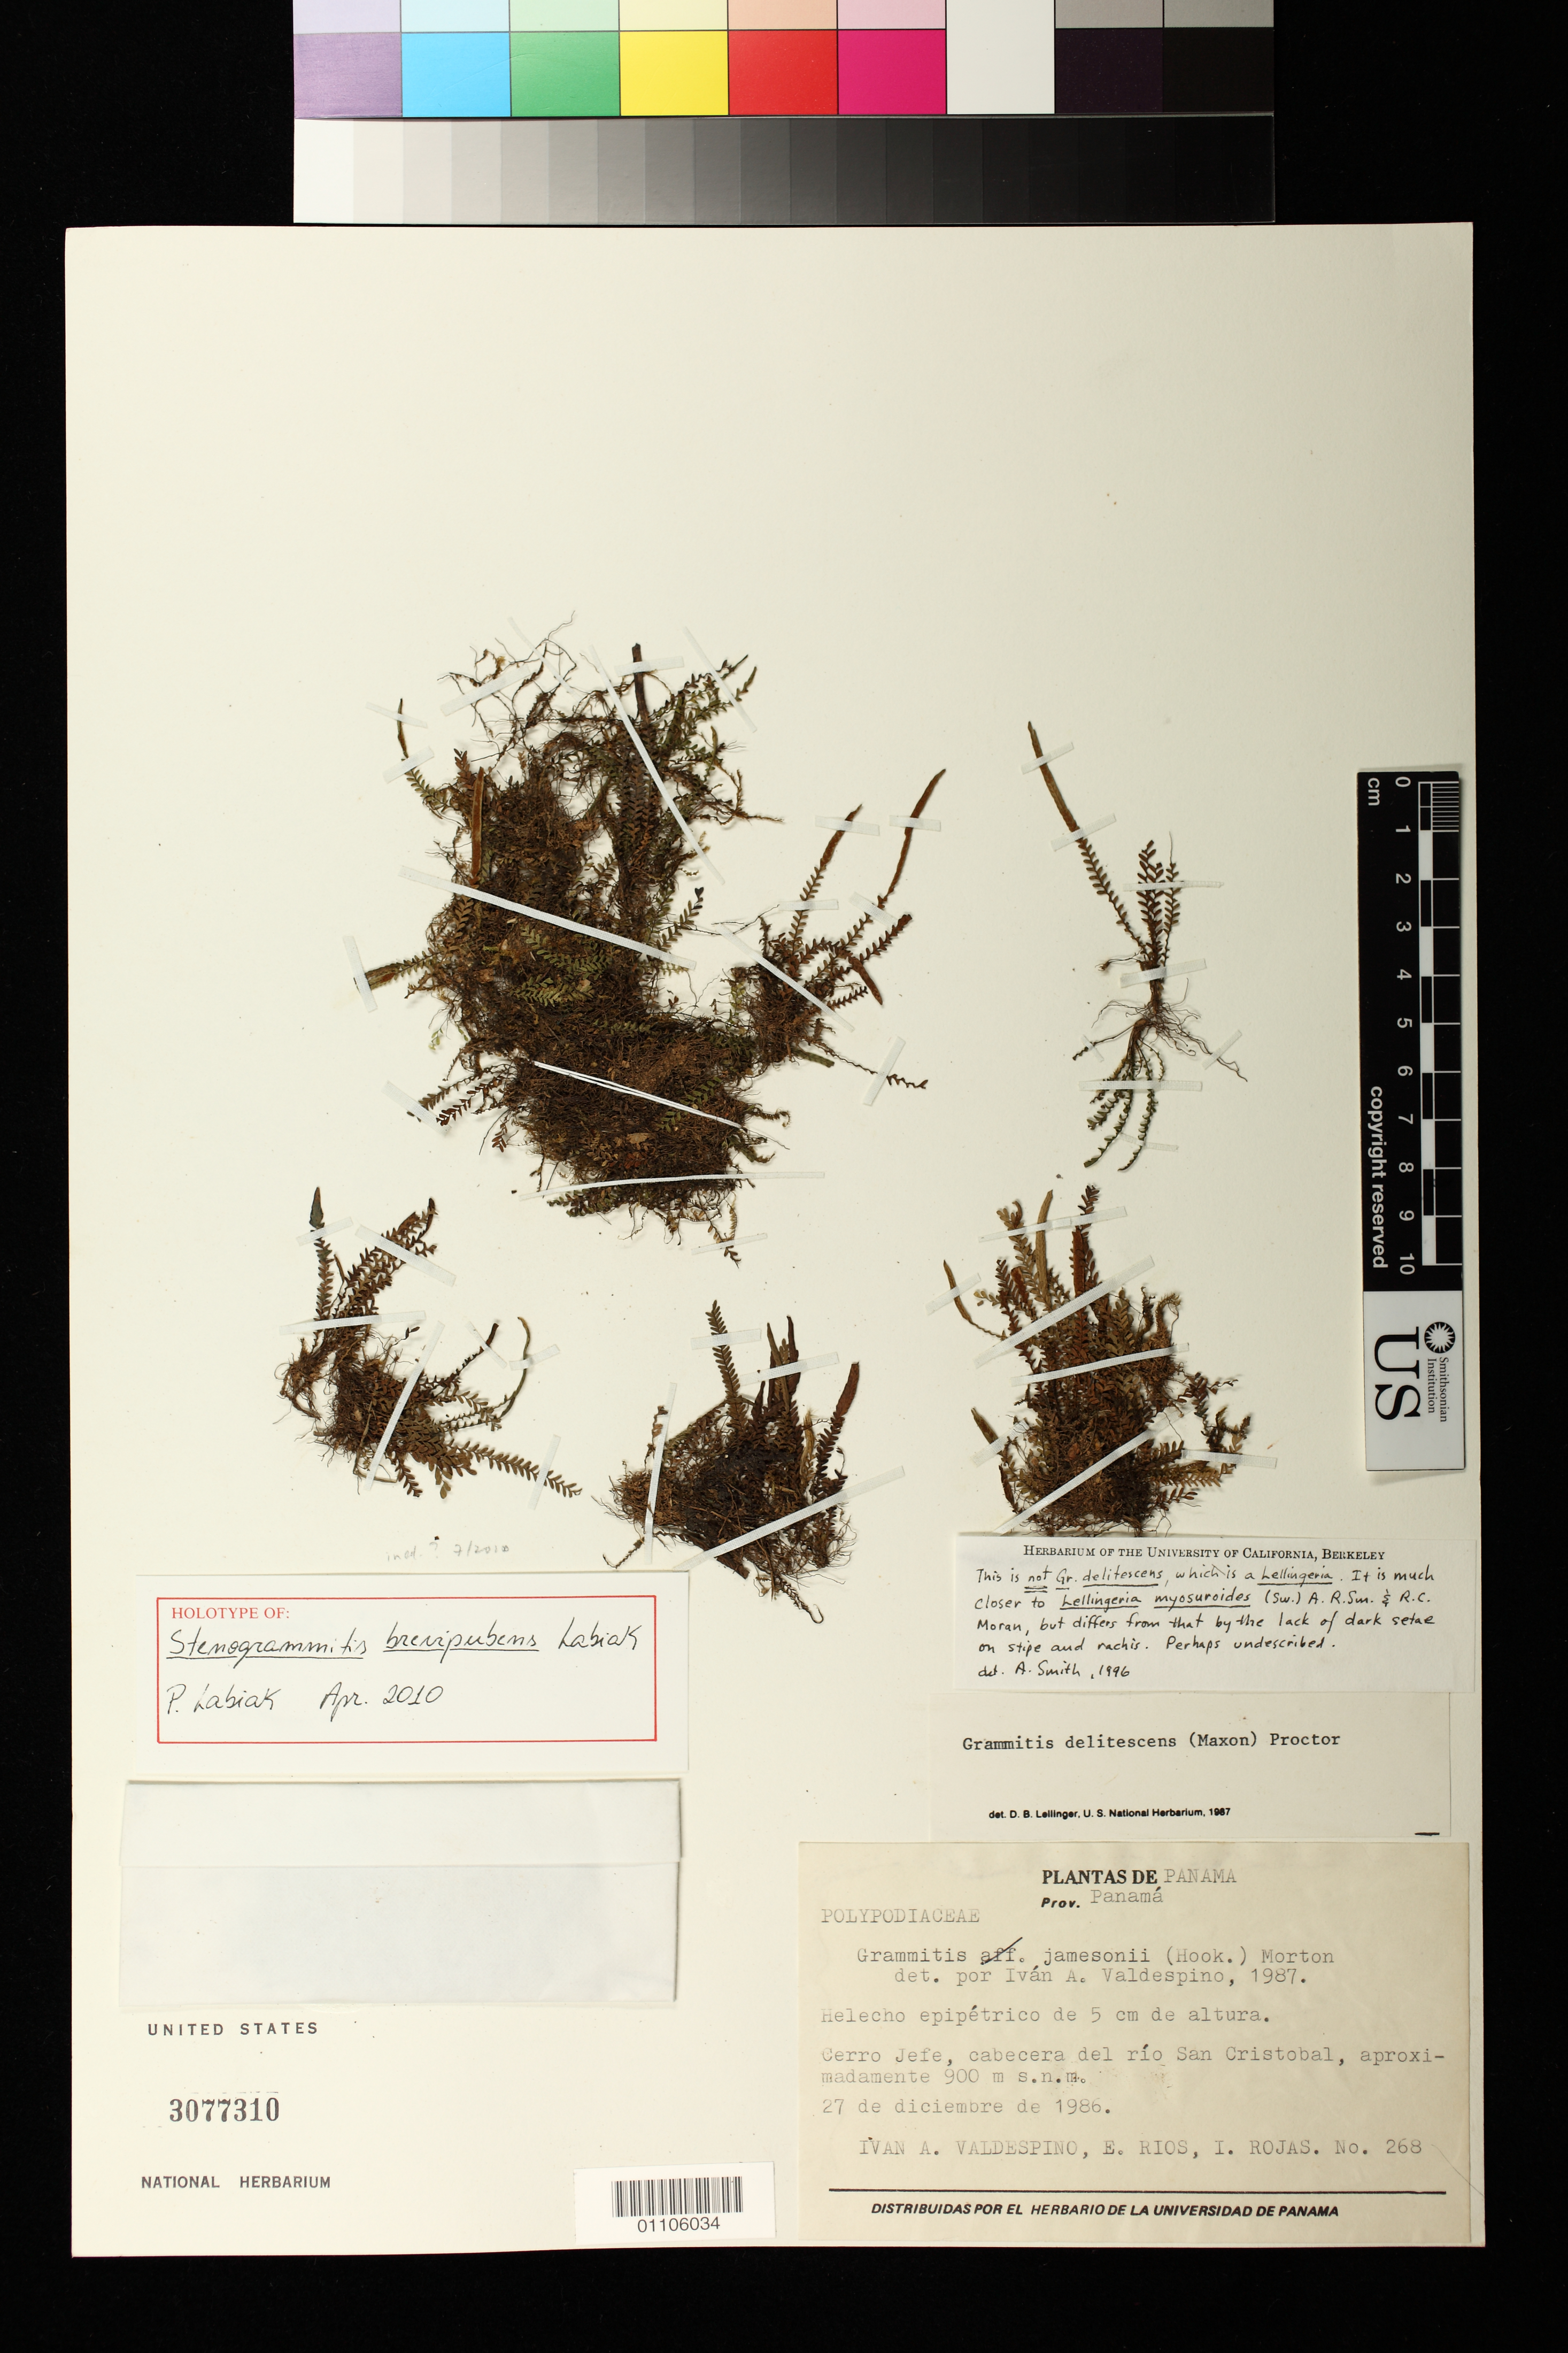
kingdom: Plantae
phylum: Tracheophyta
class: Polypodiopsida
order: Polypodiales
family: Polypodiaceae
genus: Stenogrammitis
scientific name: Stenogrammitis brevipubens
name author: Labiak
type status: Holotype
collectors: I. A. Valdespino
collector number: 268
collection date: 1986-12-27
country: Panama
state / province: Panamá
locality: Cerro Jefe, cabecera del río San Cristobal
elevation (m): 900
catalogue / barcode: US 3077310